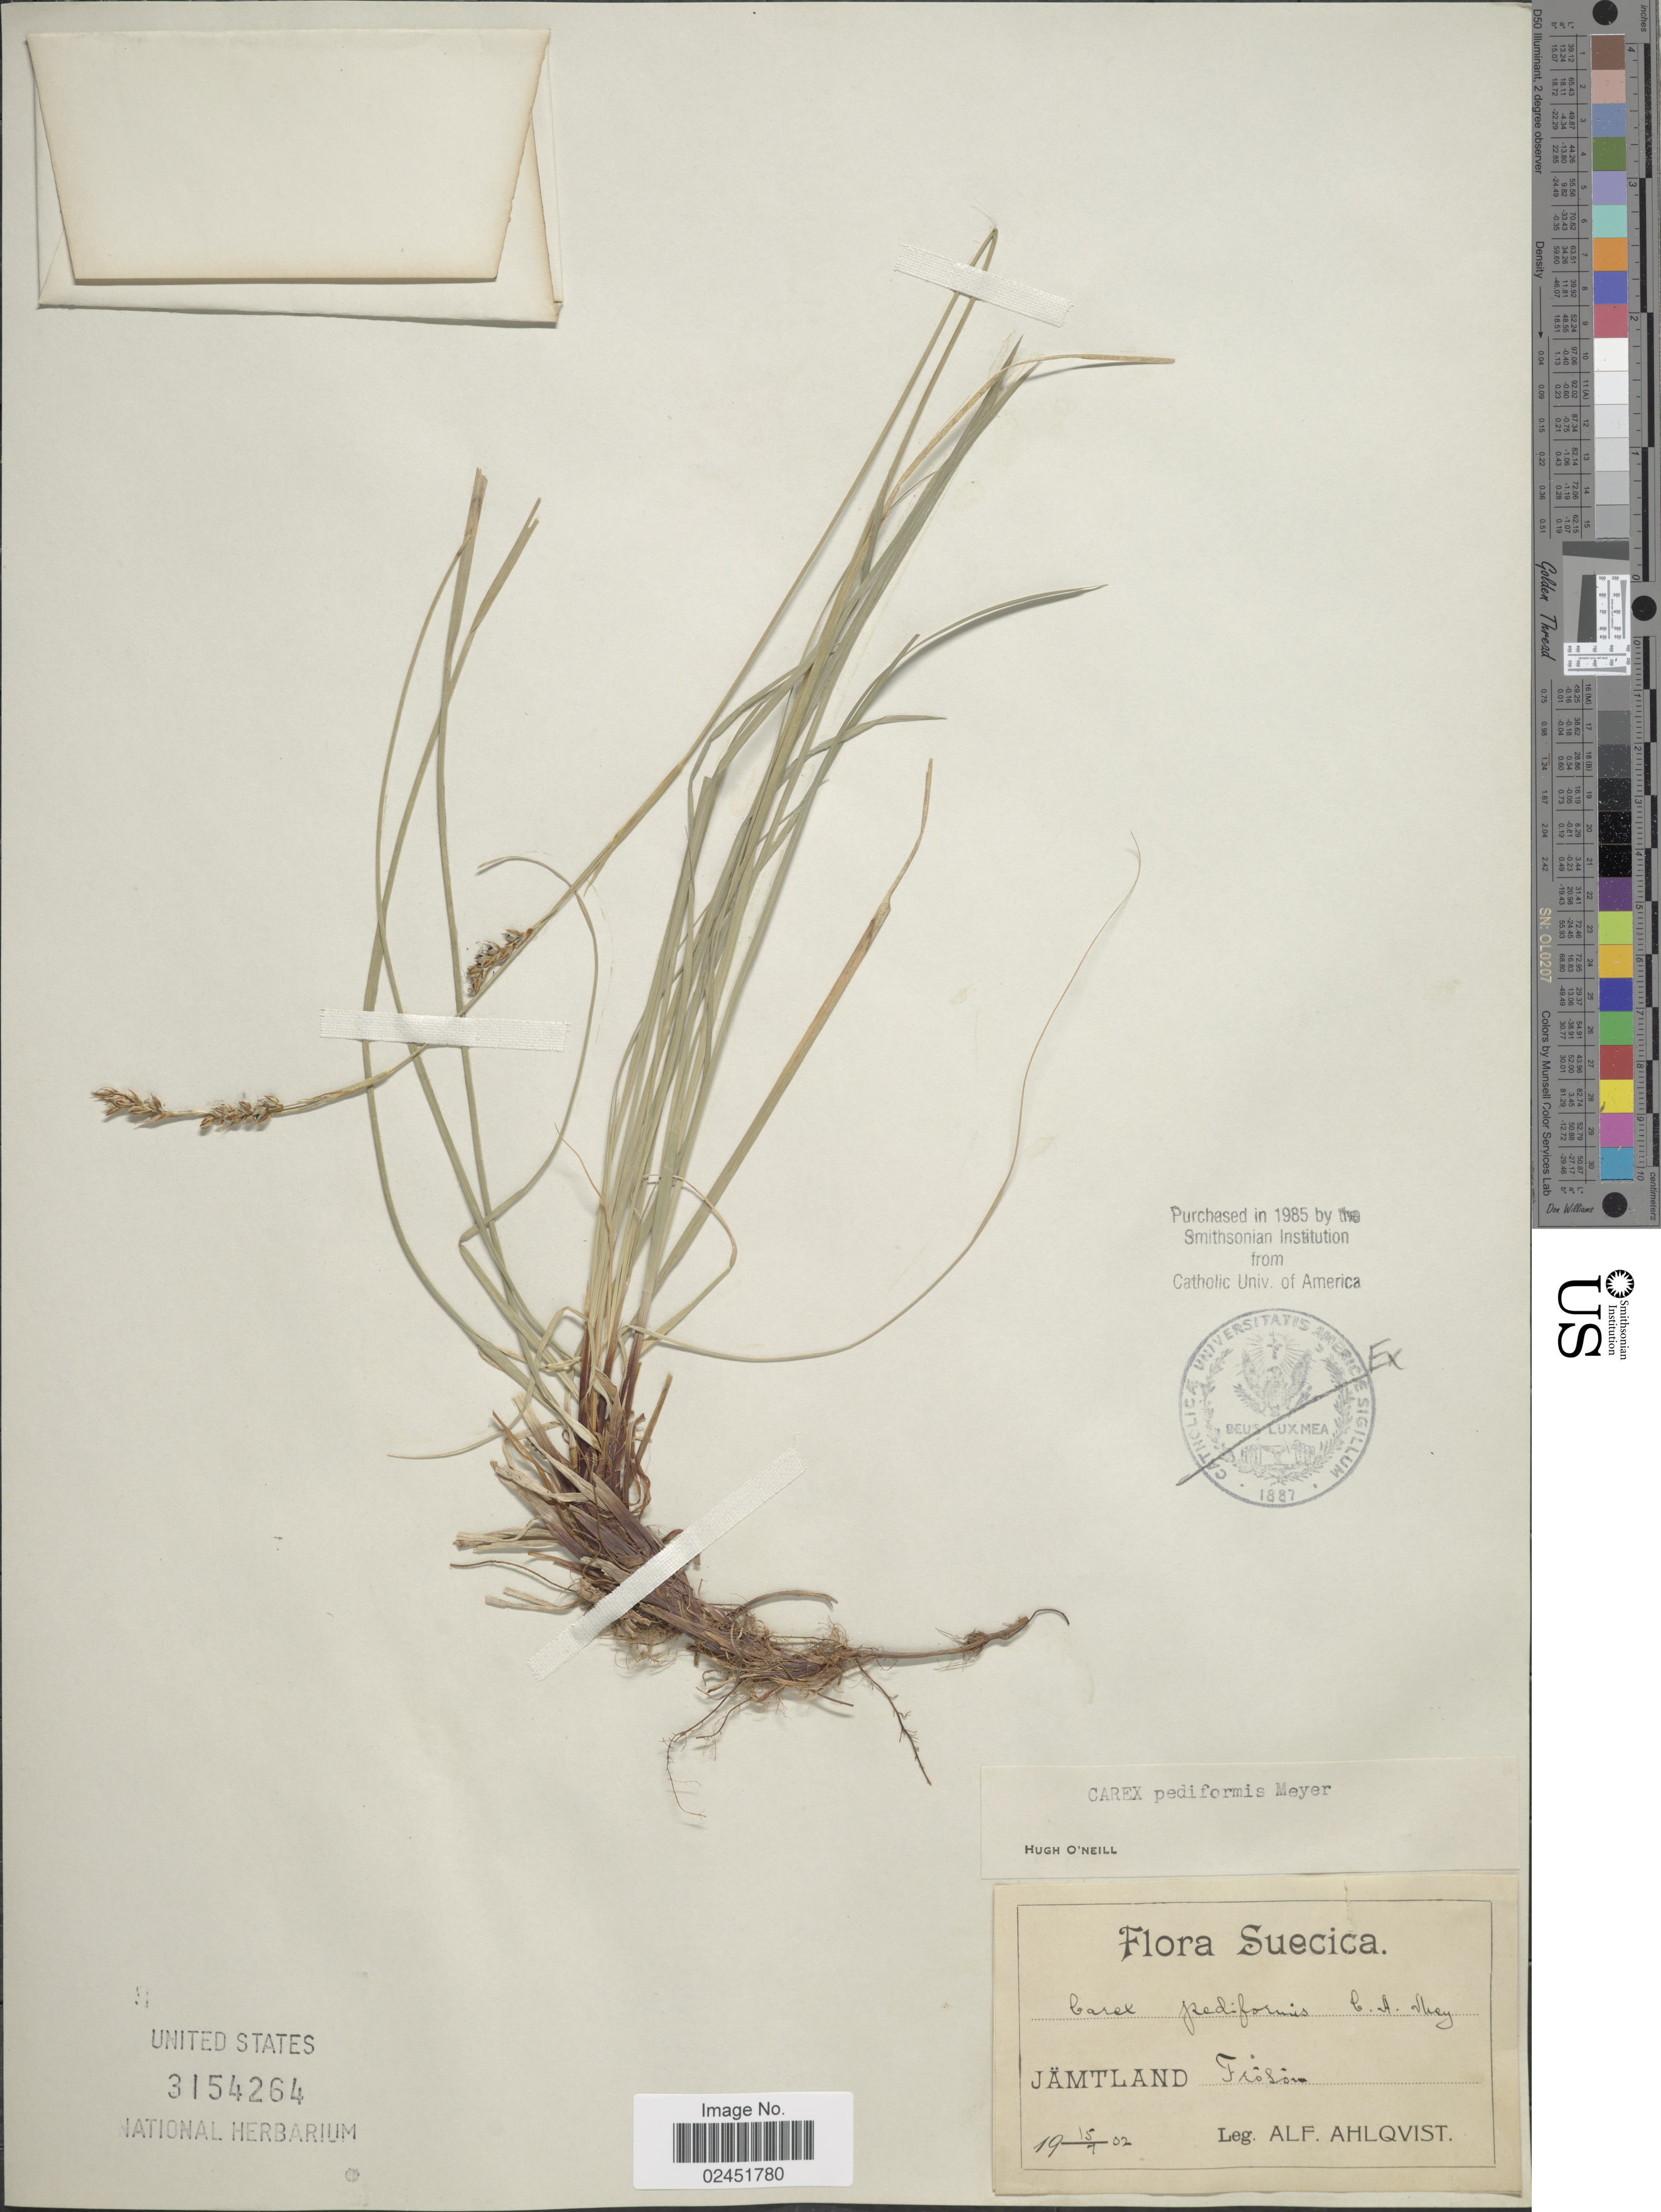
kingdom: Plantae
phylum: Tracheophyta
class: Liliopsida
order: Poales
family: Cyperaceae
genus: Carex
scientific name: Carex pediformis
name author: C.A. Mey.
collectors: A. Ahlqvist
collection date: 1902-07-15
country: Sweden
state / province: Jämtland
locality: Suecica. Jamtland Froson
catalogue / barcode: US 3154264